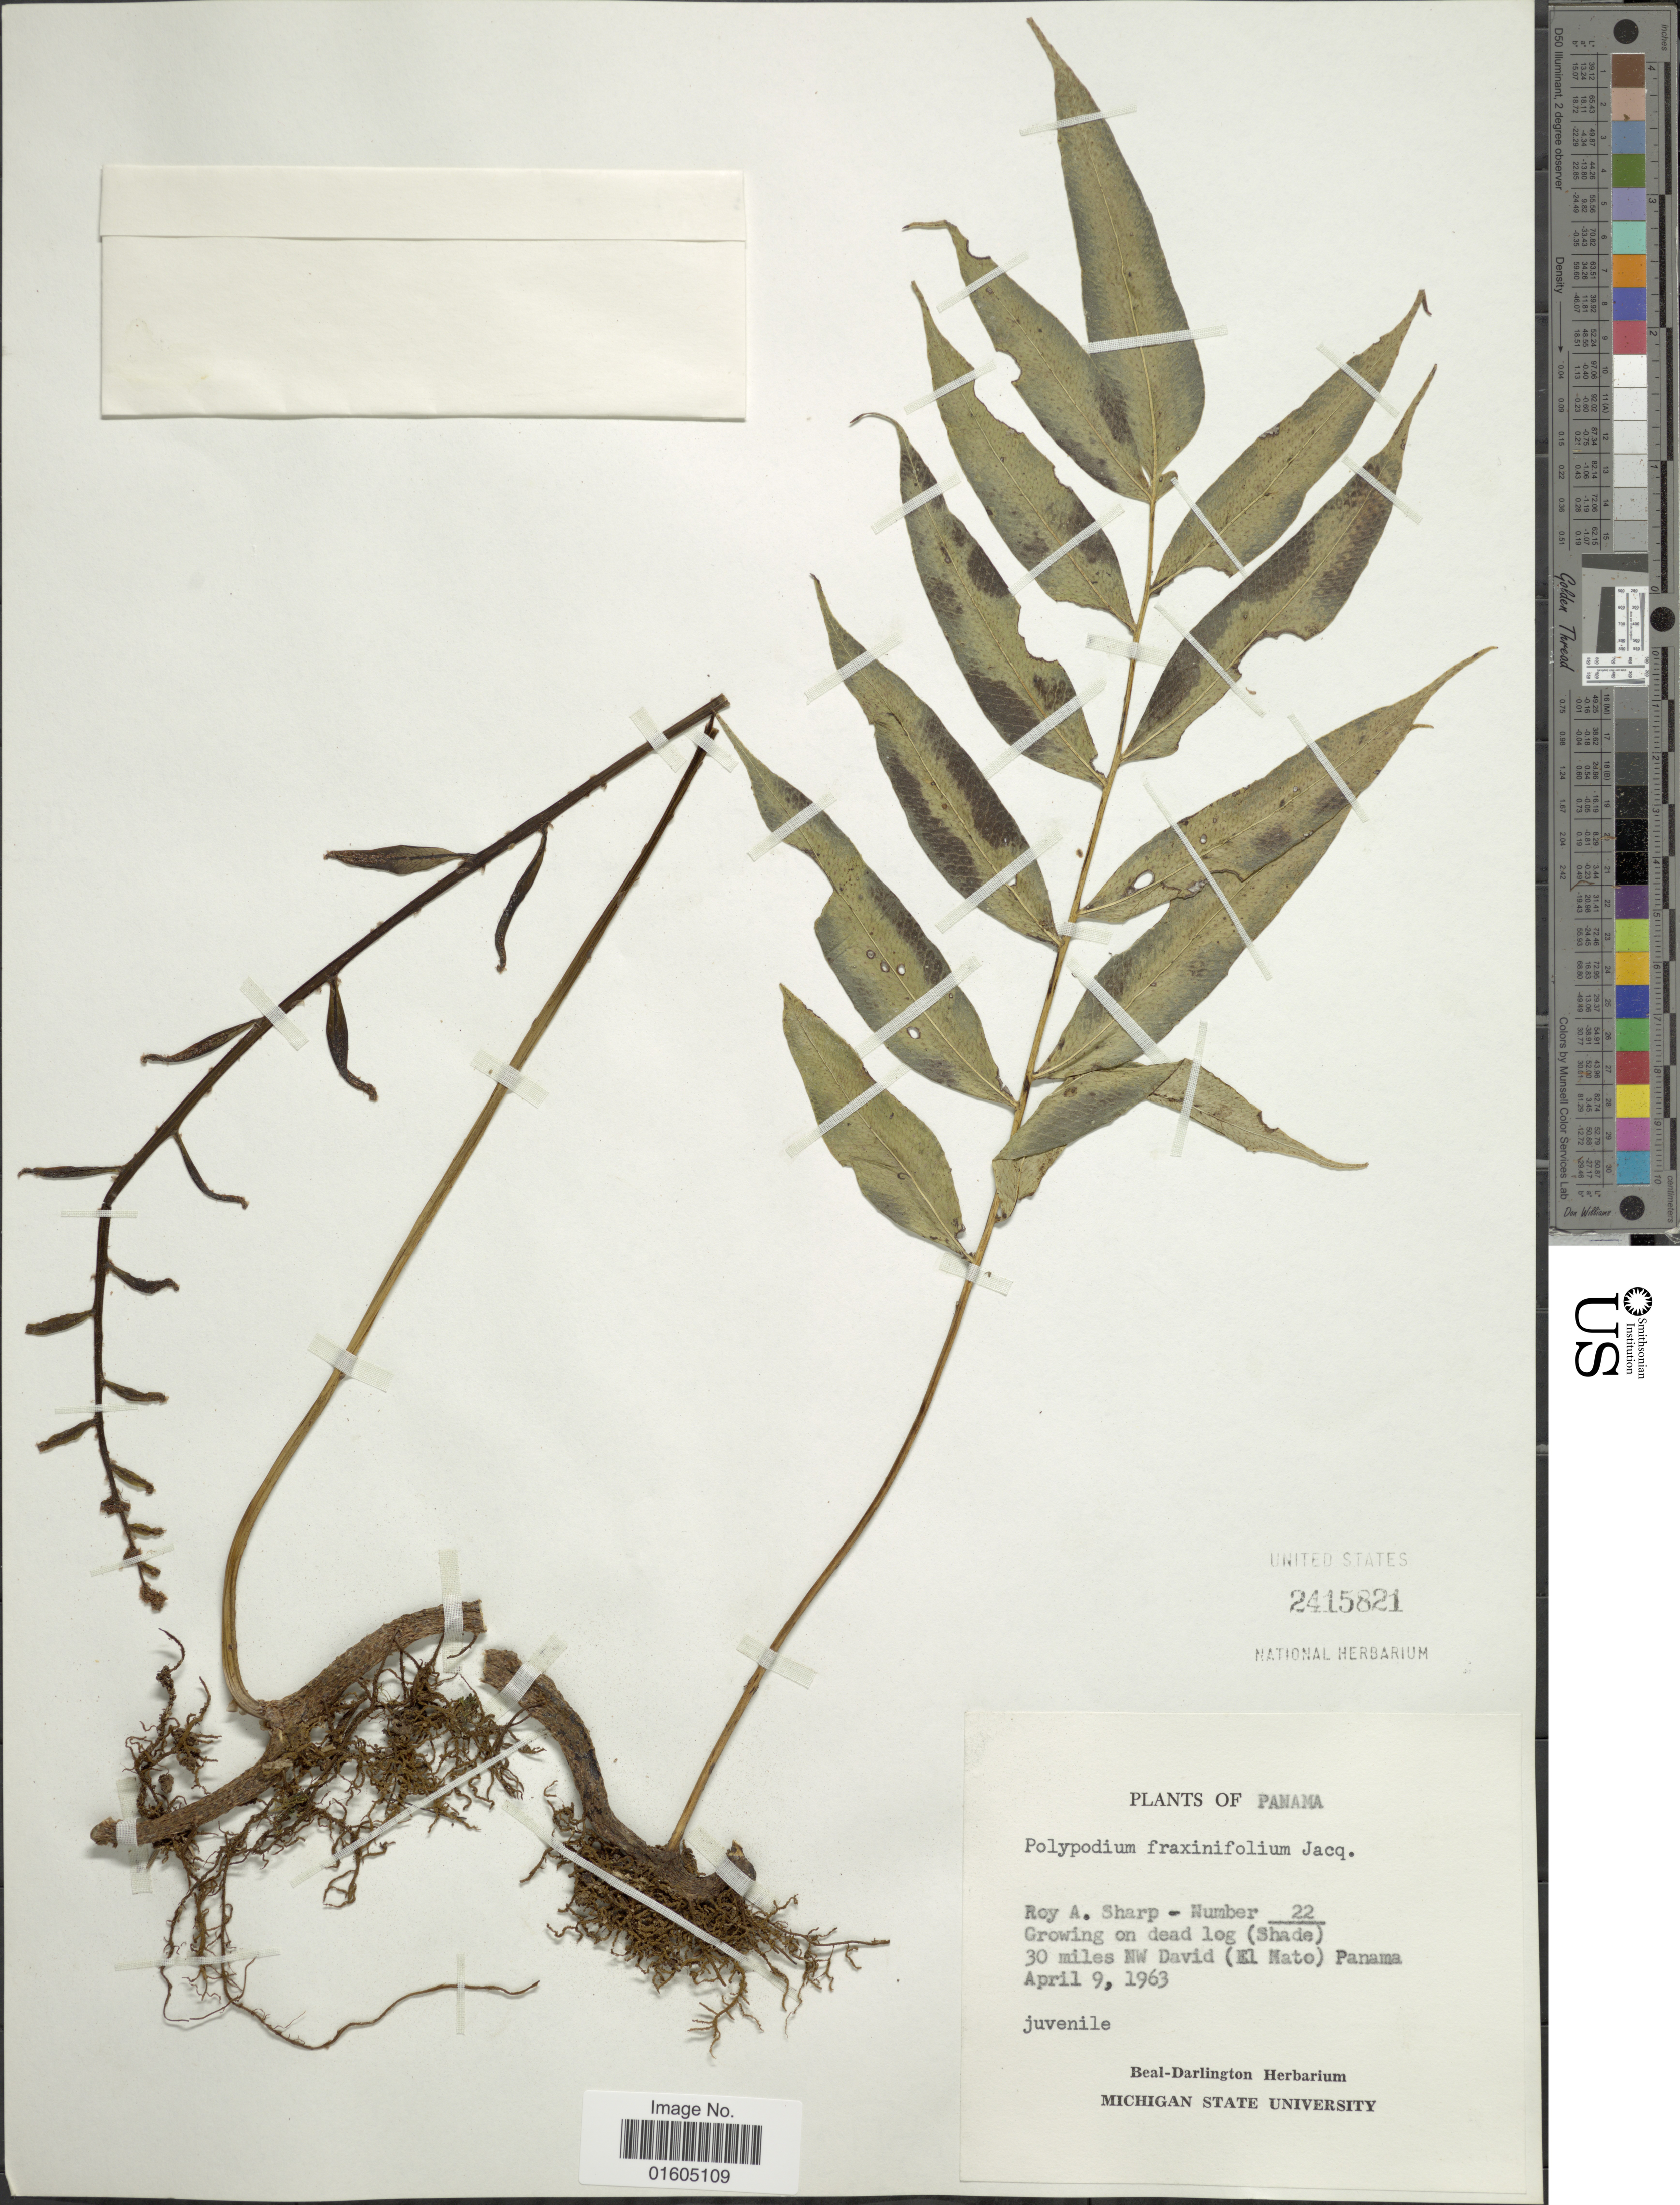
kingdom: Plantae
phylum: Tracheophyta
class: Polypodiopsida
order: Polypodiales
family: Polypodiaceae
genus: Serpocaulon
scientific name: Serpocaulon fraxinifolium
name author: (Jacq.) A.R. Sm.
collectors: R. Sharp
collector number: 22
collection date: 1963-04-09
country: Panama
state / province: Panamá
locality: Panama. 30 miles NW David (KL Nato) Panama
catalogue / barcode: US 2415821